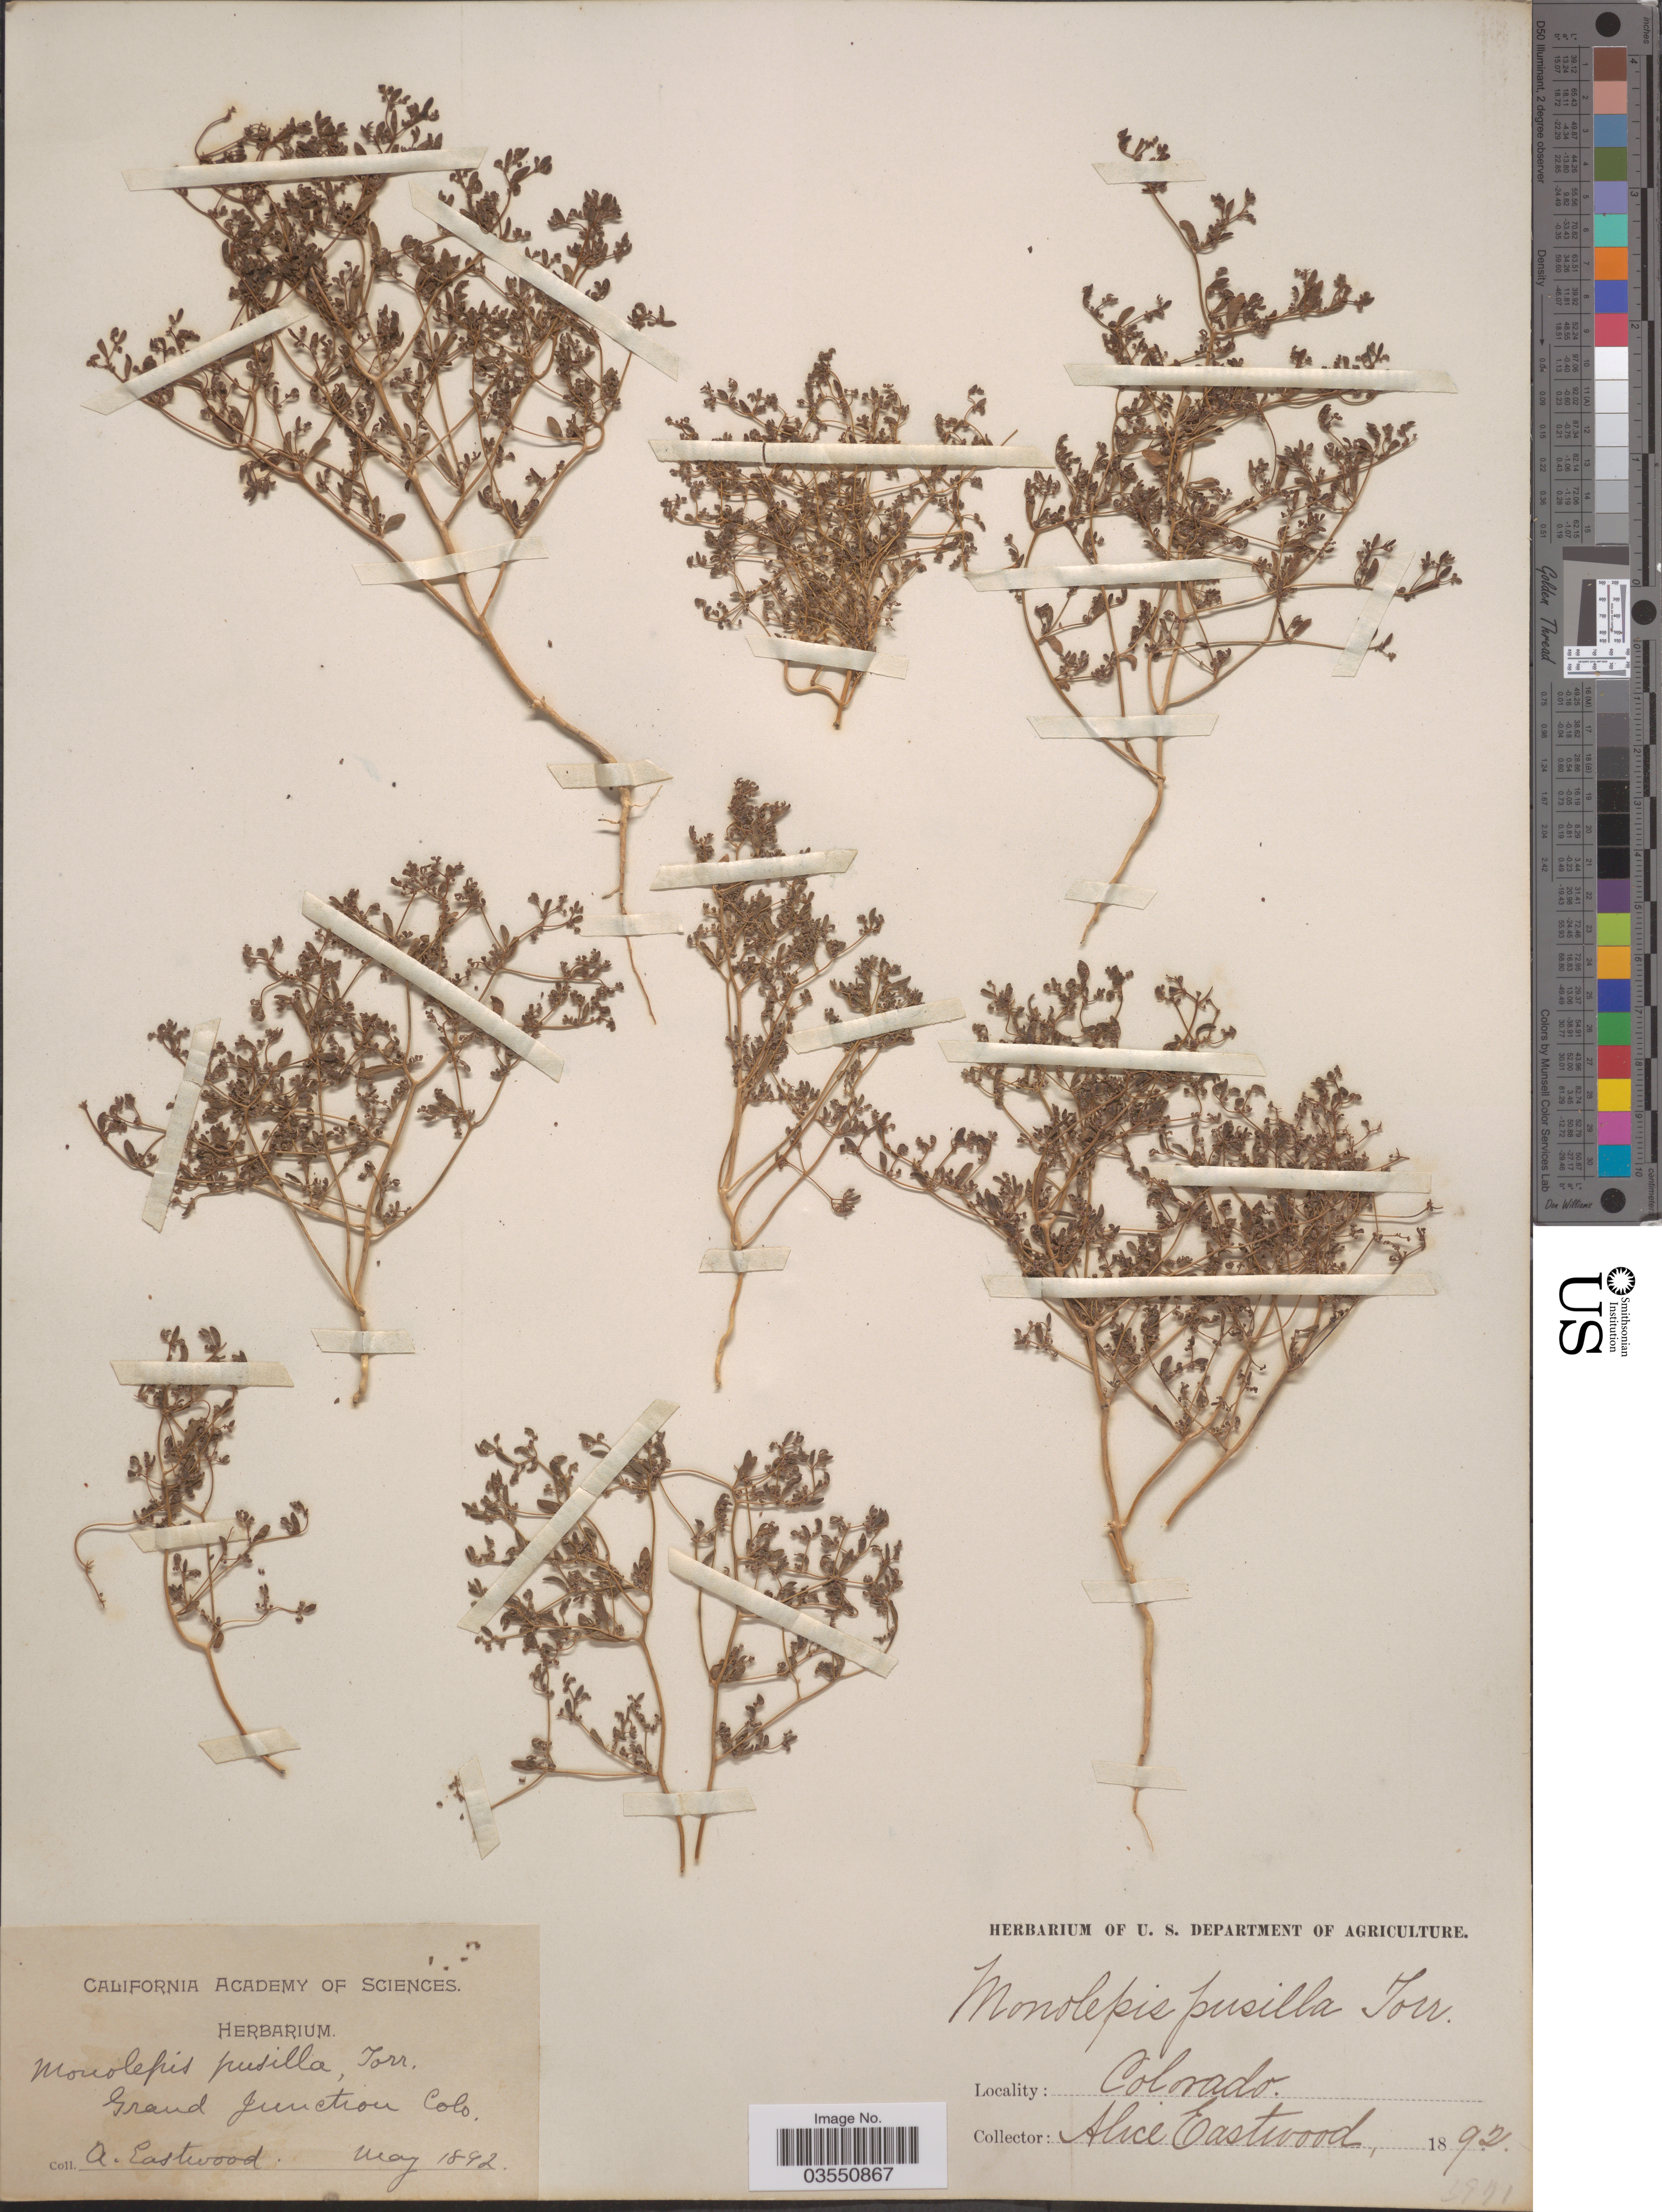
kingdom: Plantae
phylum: Tracheophyta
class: Magnoliopsida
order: Caryophyllales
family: Amaranthaceae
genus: Micromonolepis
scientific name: Micromonolepis pusilla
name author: (Torr. ex S. Watson) Ulbr.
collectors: A. Eastwood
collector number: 5941*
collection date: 1892-05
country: United States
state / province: Colorado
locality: Grand Junction.